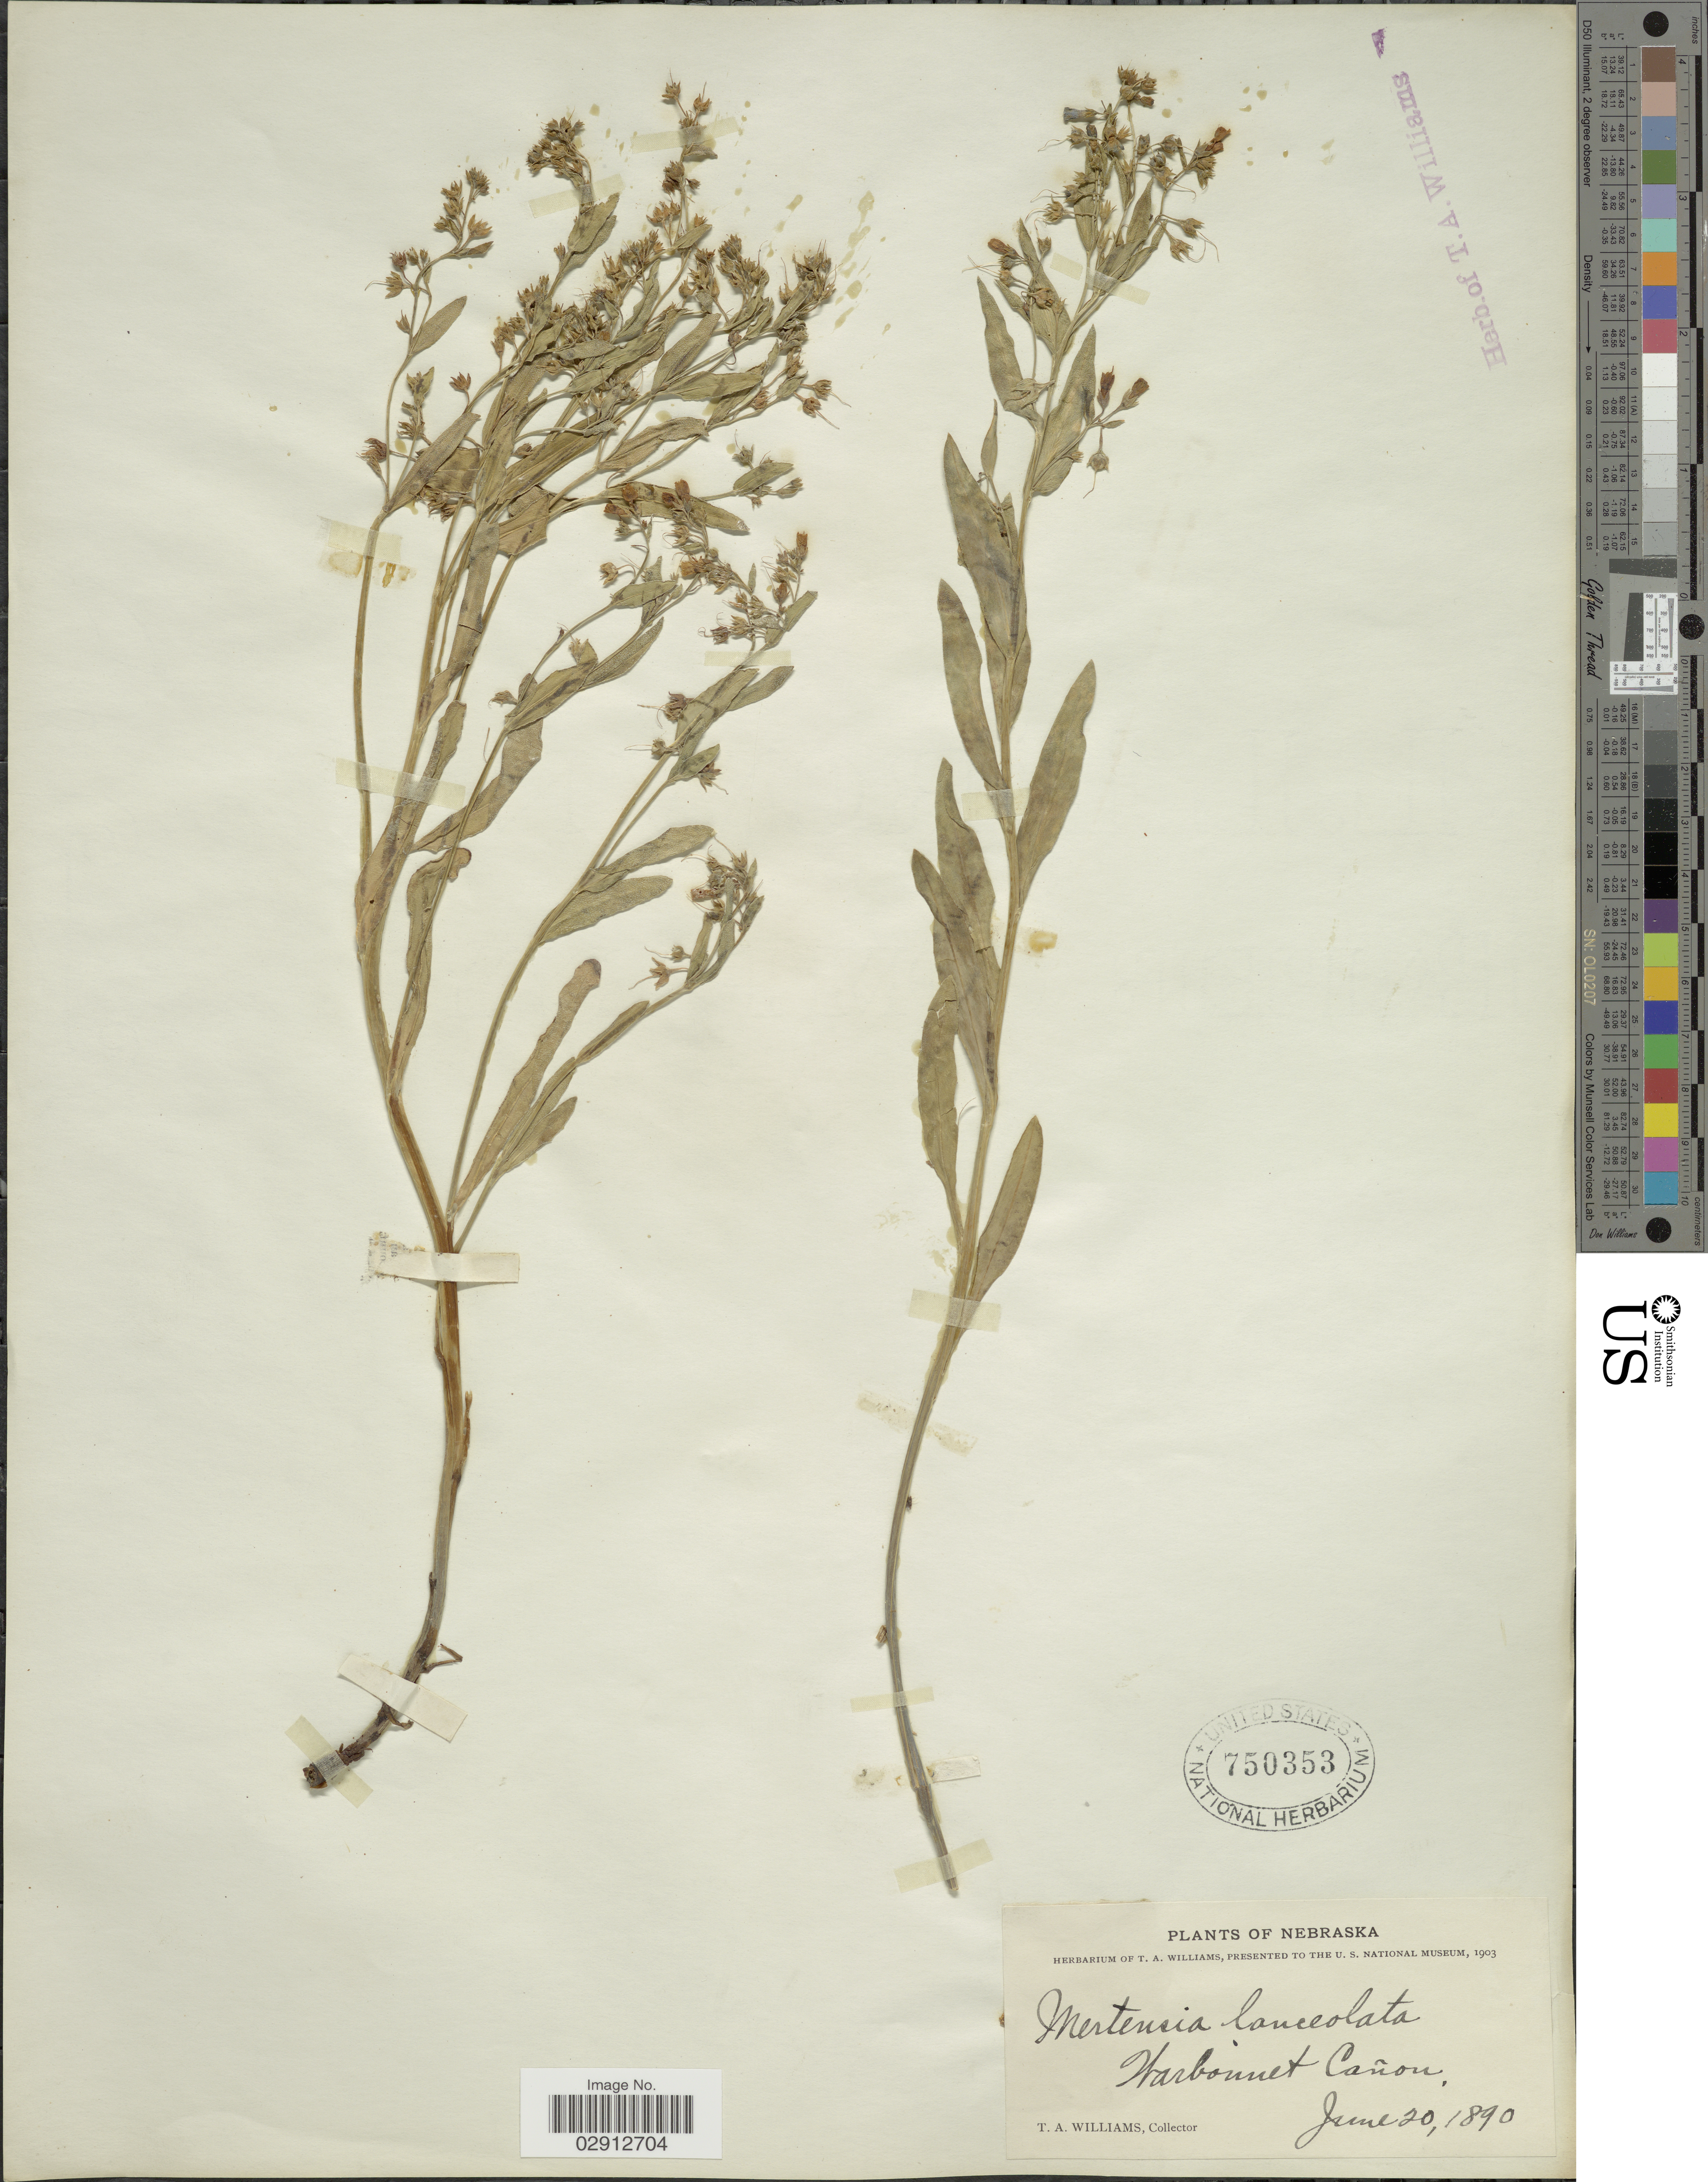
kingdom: Plantae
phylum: Tracheophyta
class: Magnoliopsida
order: Boraginales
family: Boraginaceae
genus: Mertensia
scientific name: Mertensia lanceolata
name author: (Pursh) DC. ex A. DC.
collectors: T. Williams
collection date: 1890-06-20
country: United States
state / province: Nebraska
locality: War Bonnet Cañon.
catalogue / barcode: US 750353